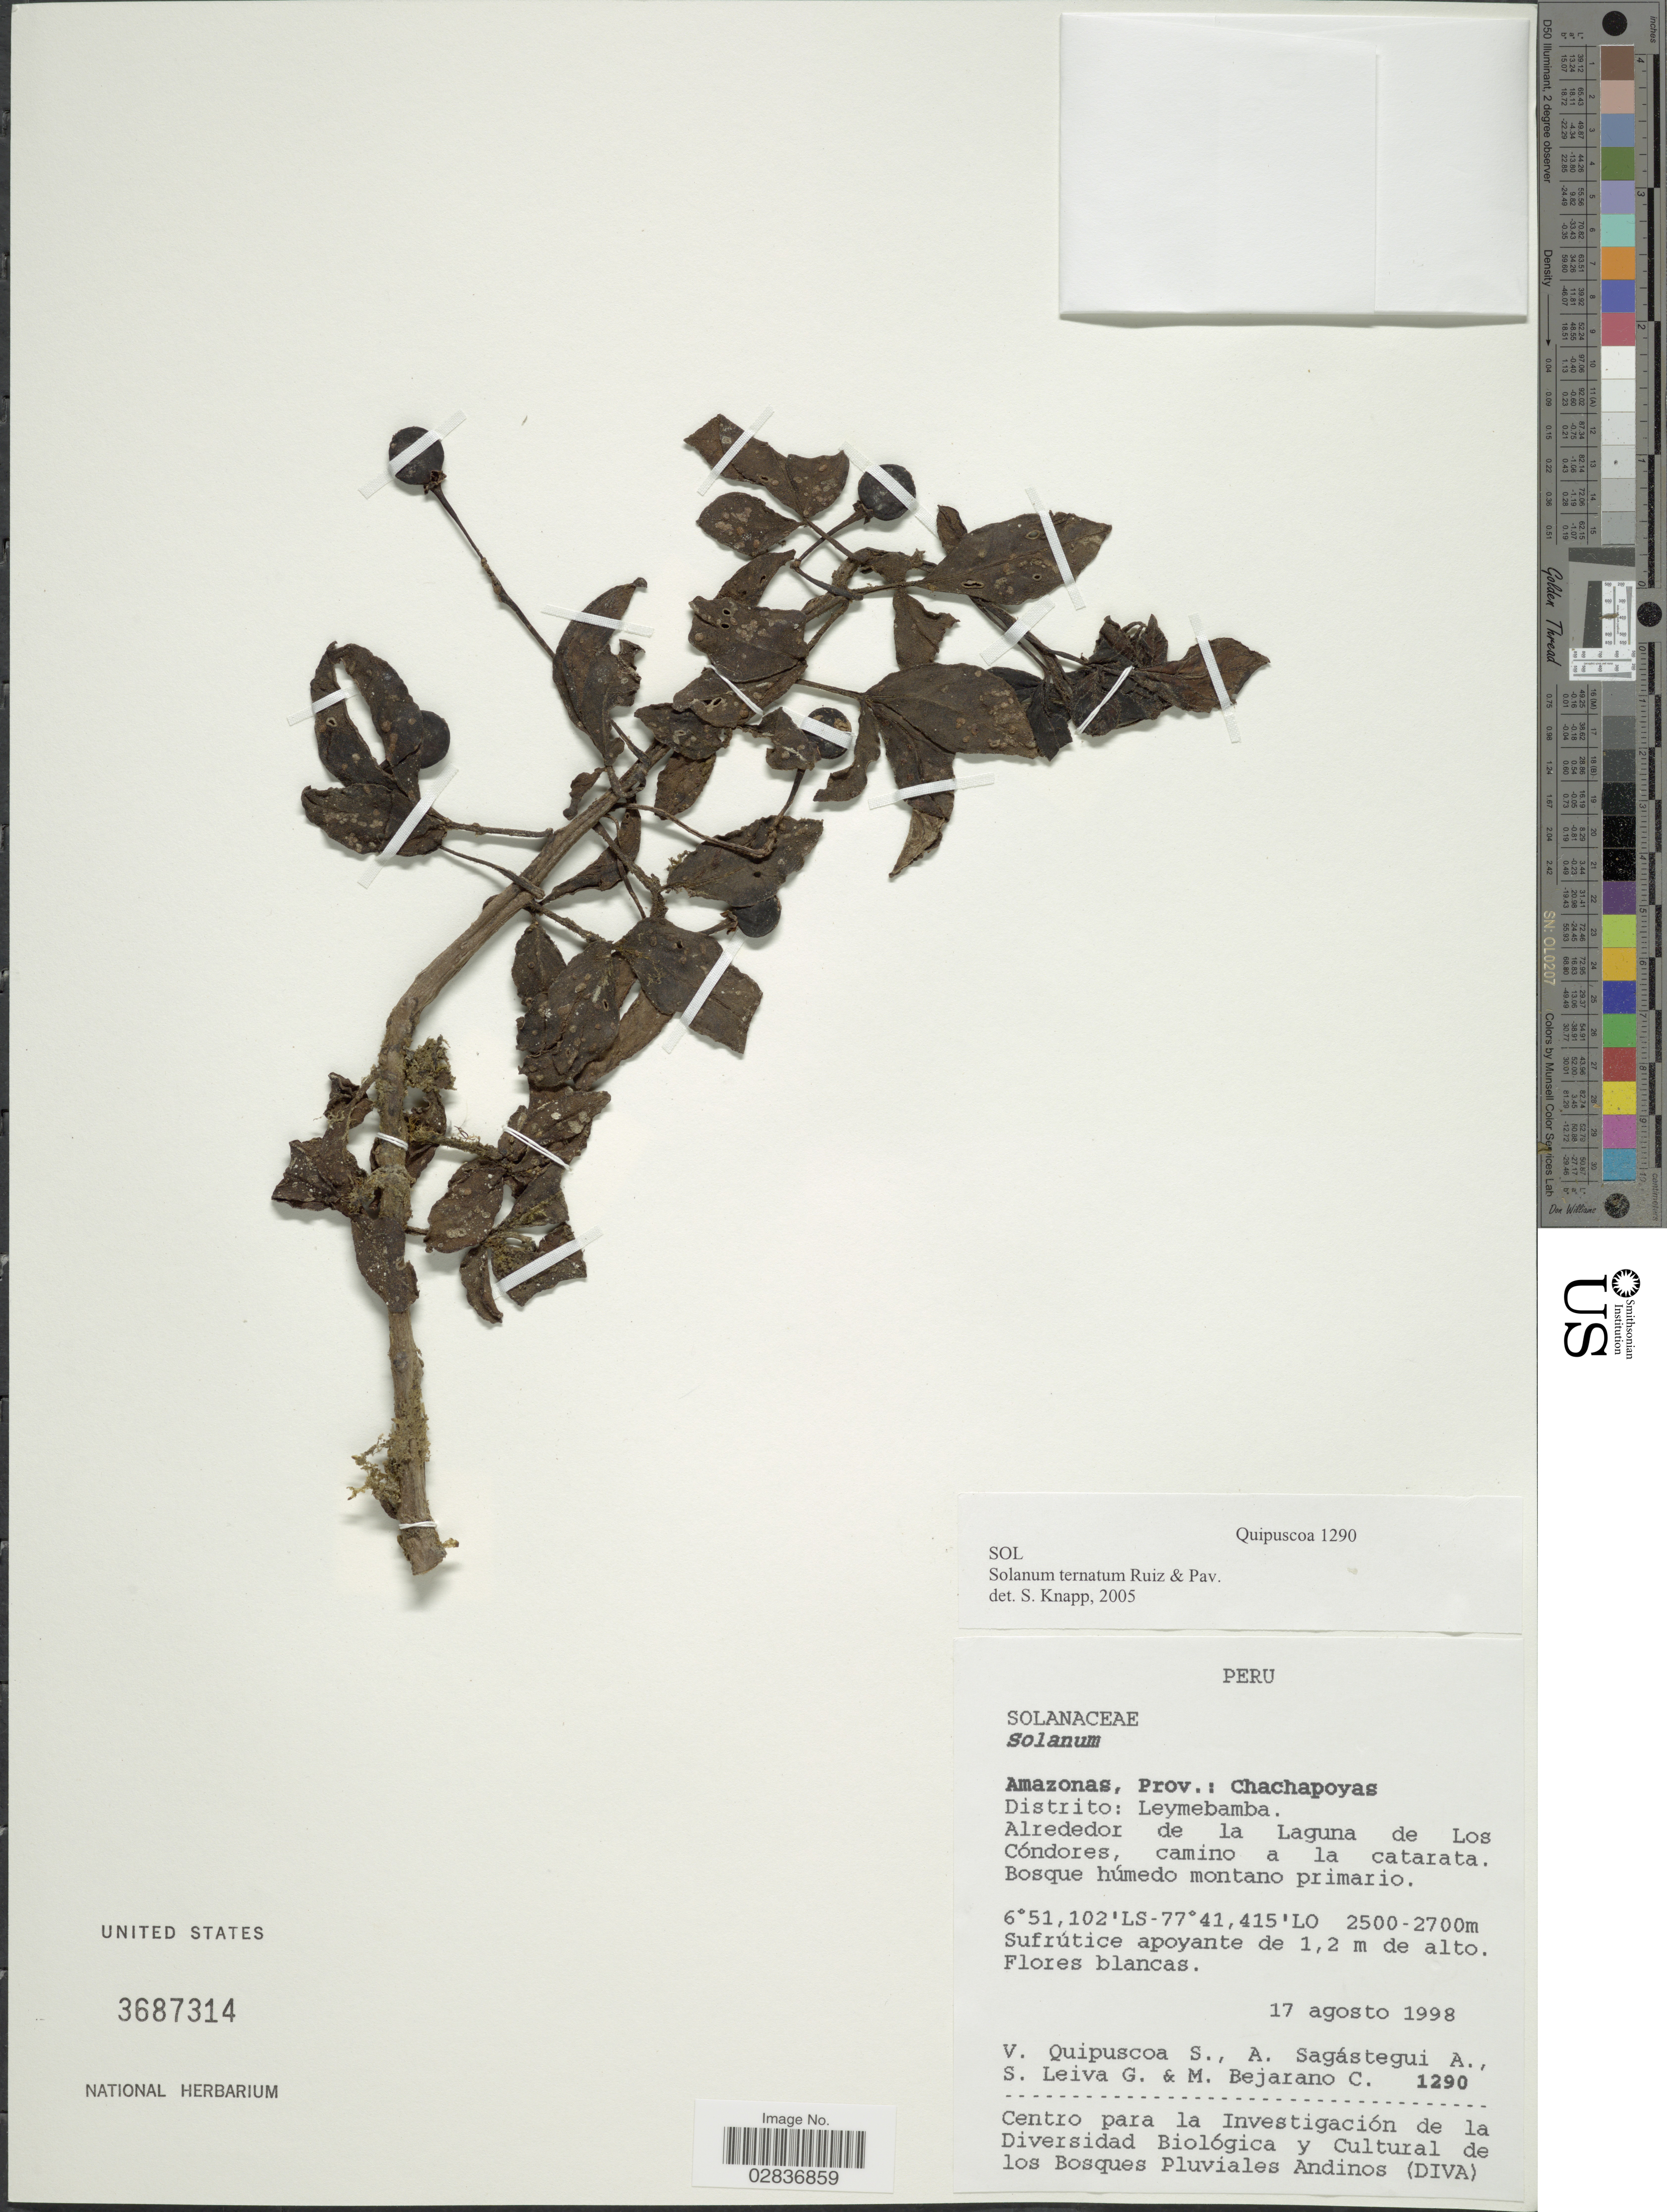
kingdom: Plantae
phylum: Tracheophyta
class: Magnoliopsida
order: Solanales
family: Solanaceae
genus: Solanum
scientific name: Solanum ternatum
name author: Ruiz & Pav.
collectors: V. Quipuscoa S., A. Sagástegui A., S. Leiva G. & M. Bejarano C.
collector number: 1290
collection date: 1998-08-17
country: Peru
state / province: Amazonas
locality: Prov.: Chachapoyas, Distrito: Leymebamba. Alrededor de la Laguna de Los Cóndores, camino a la catarata.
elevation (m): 2500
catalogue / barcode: US 3687314